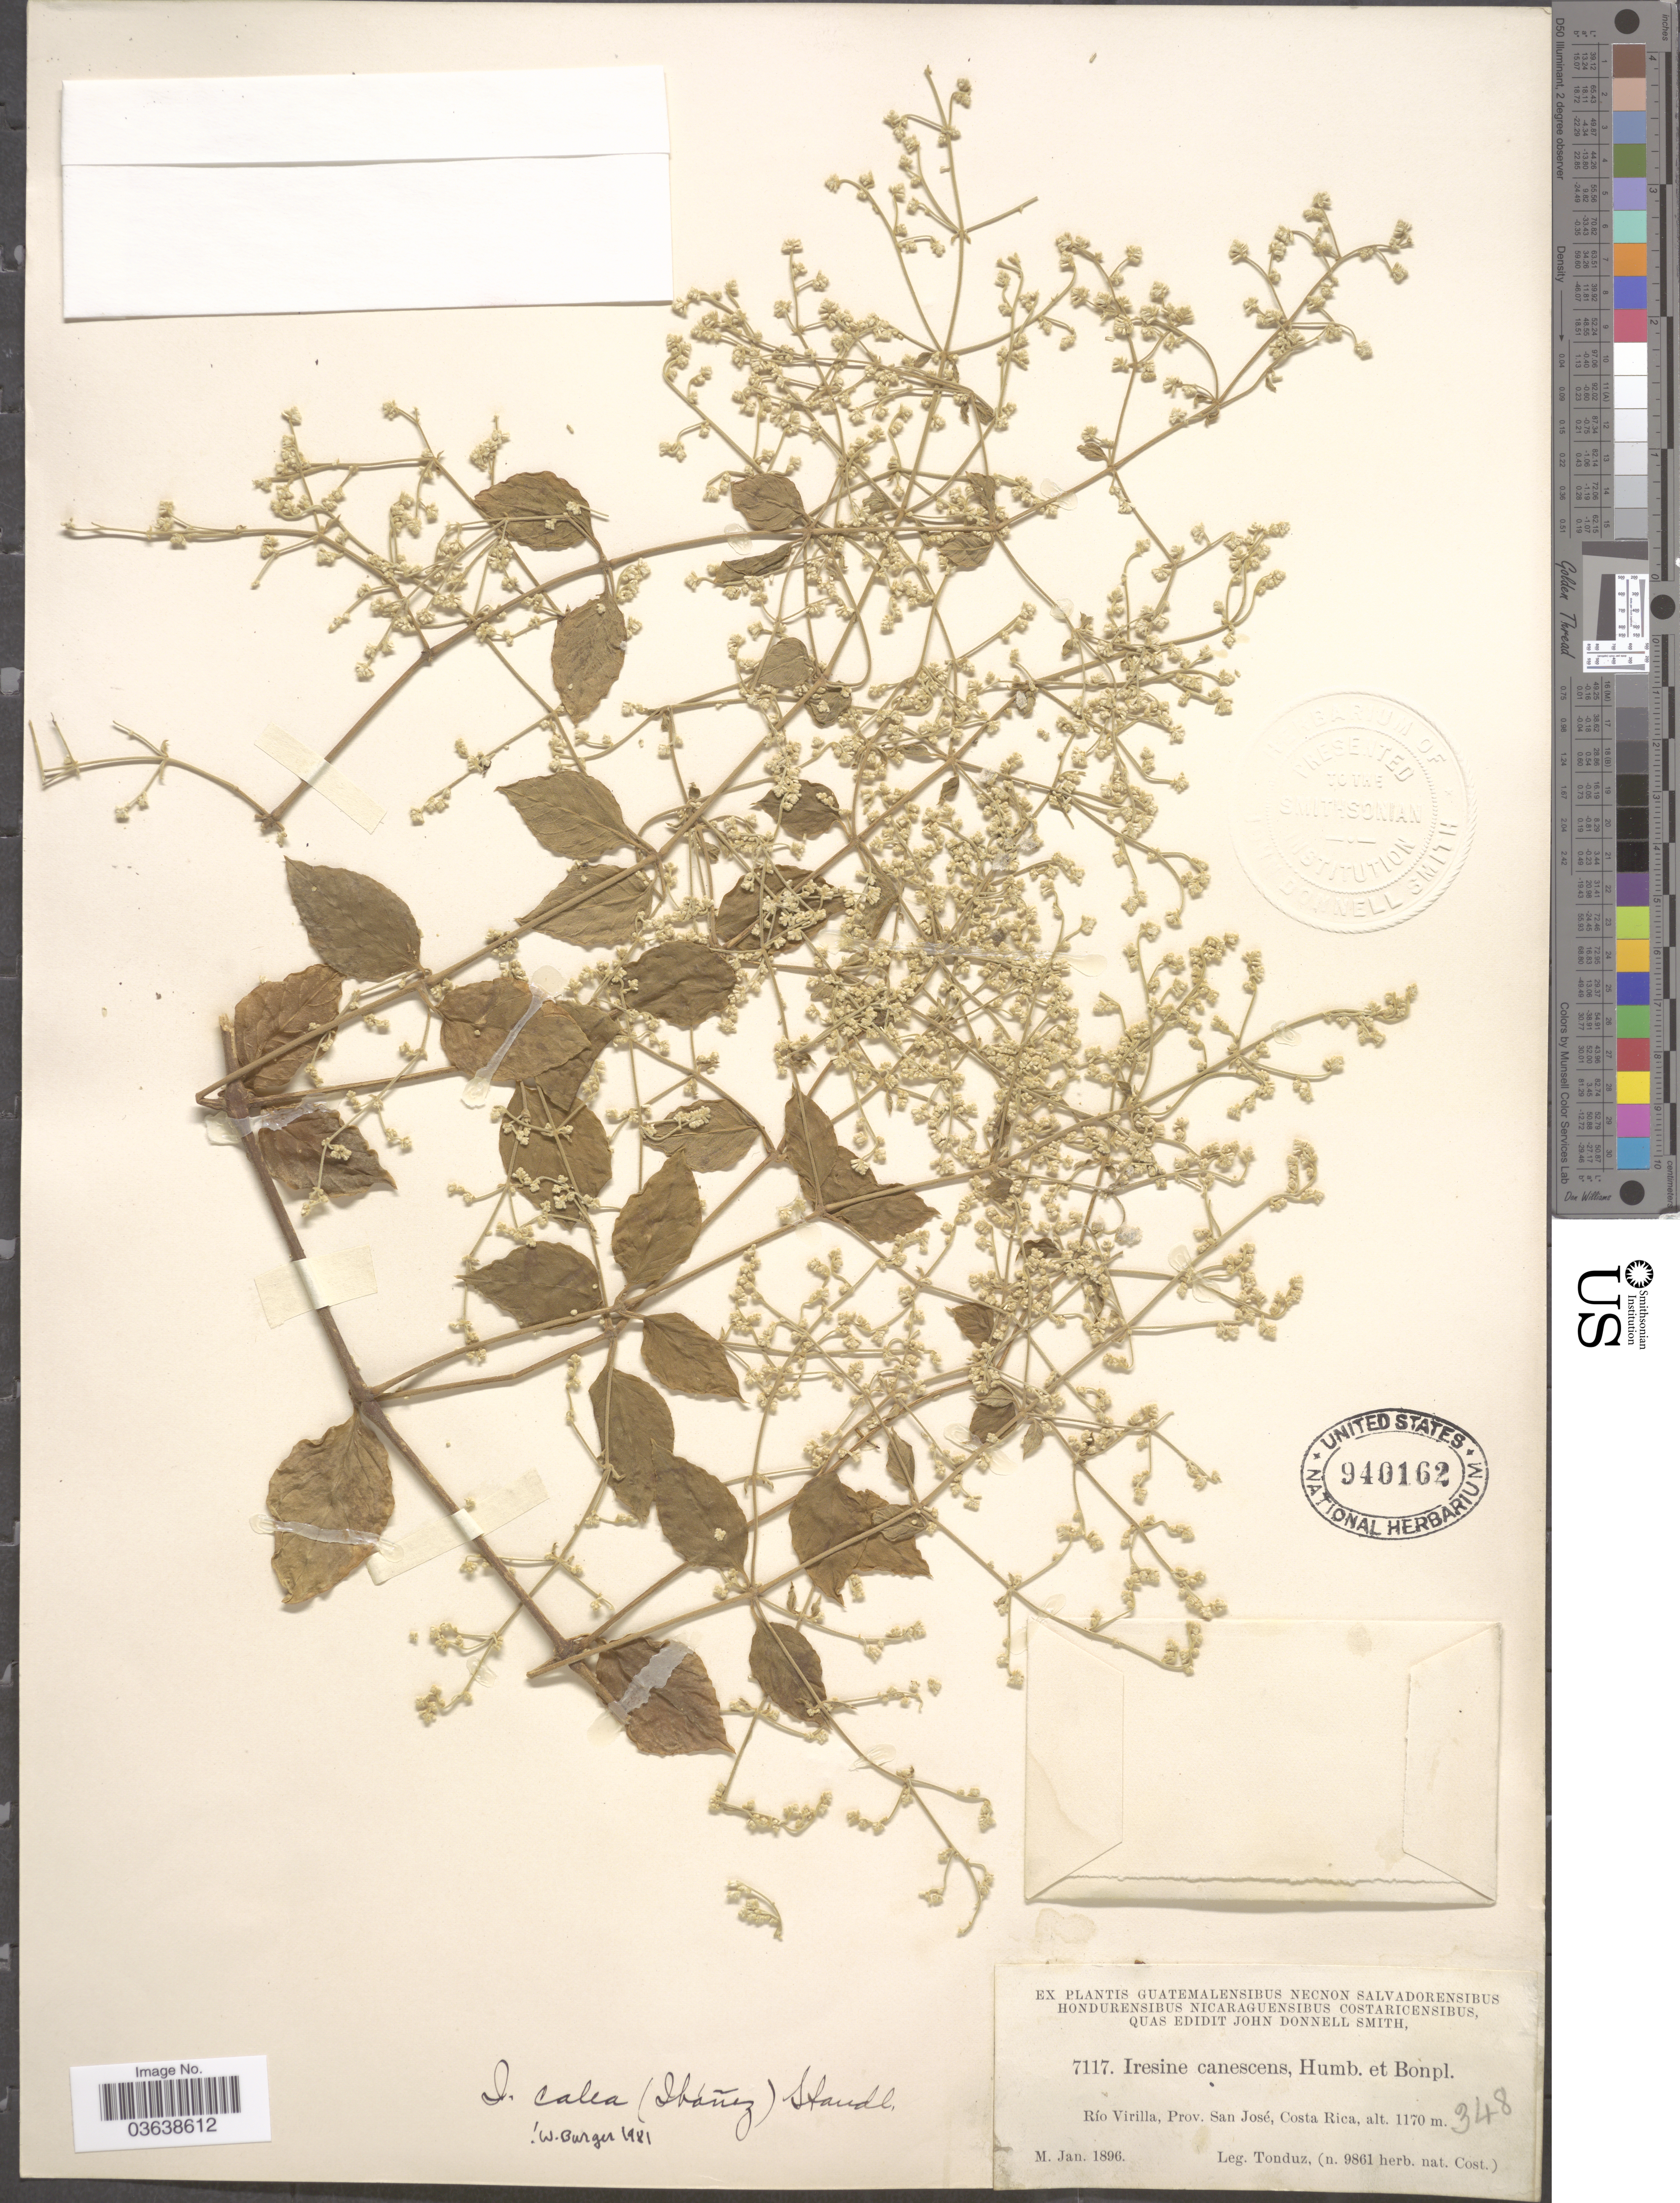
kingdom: Plantae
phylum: Tracheophyta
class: Magnoliopsida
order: Caryophyllales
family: Amaranthaceae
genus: Iresine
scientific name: Iresine calea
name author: (Ibáñez) Standl.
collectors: Tonduz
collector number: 7117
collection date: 1896-01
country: Costa Rica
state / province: San José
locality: Río Virilla.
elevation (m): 1170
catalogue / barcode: US 940162